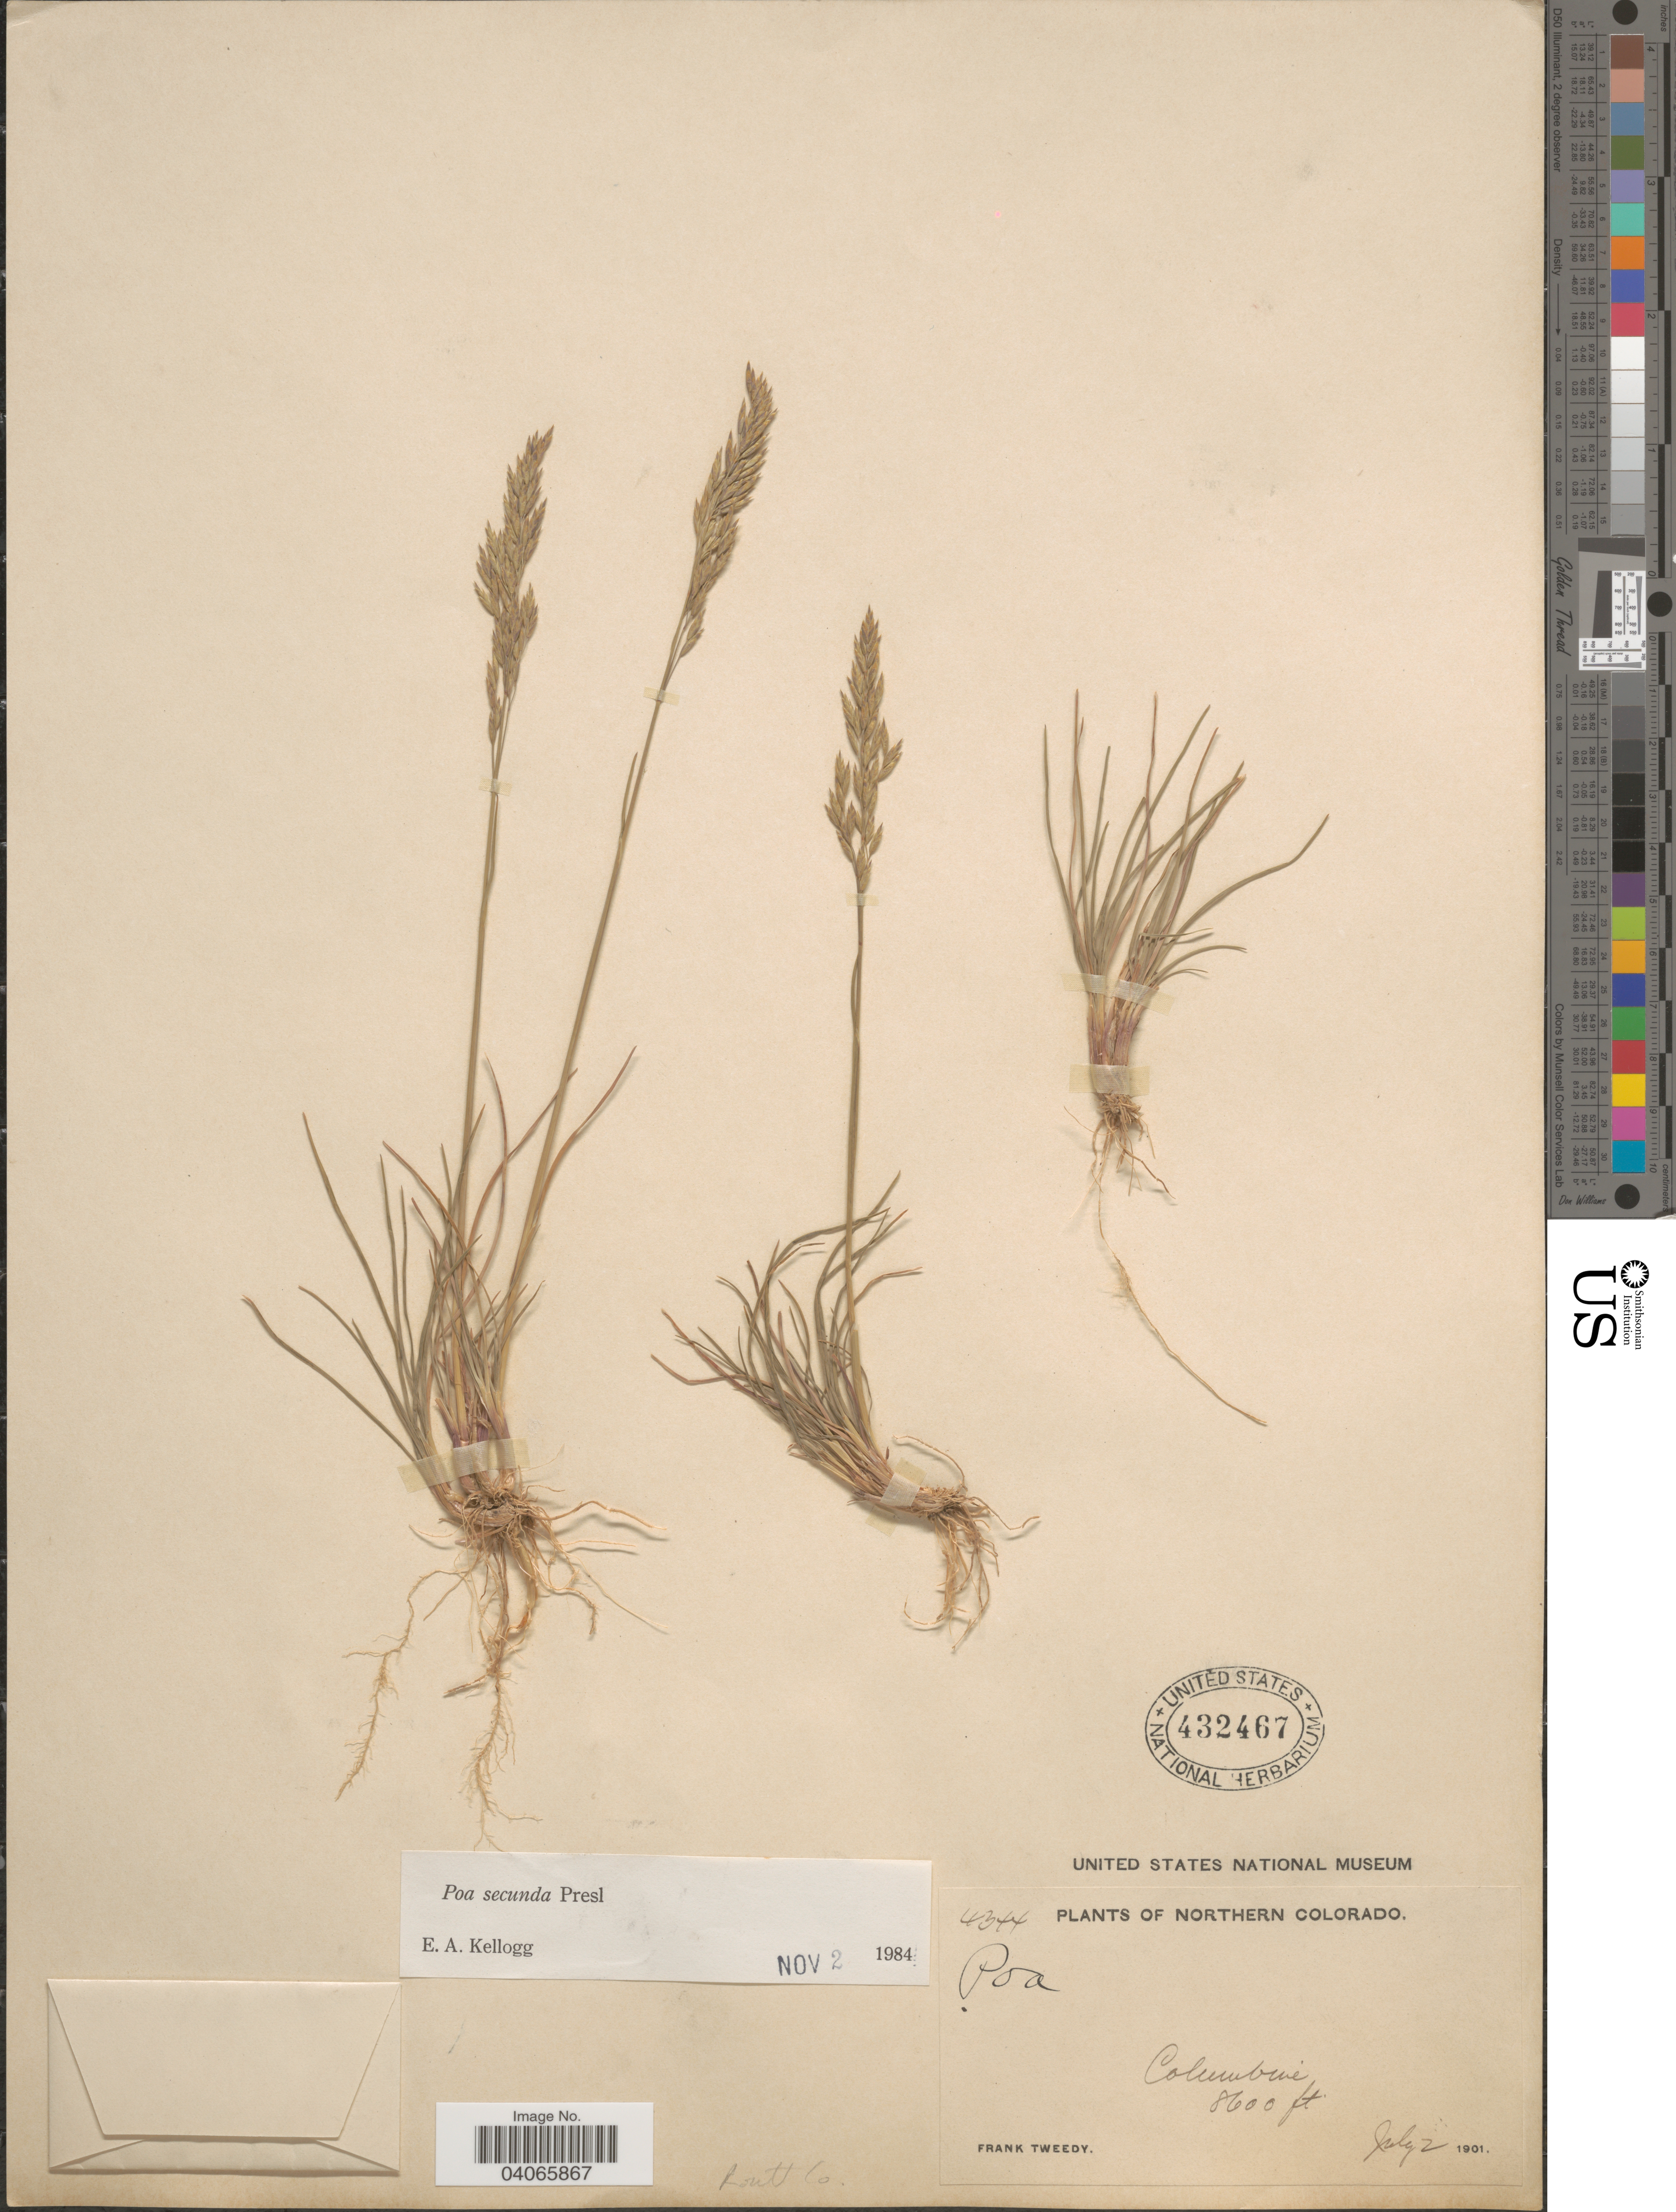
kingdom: Plantae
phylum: Tracheophyta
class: Liliopsida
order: Poales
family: Poaceae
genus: Poa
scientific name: Poa secunda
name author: J. Presl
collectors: F. Tweedy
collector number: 4344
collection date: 1901-07-02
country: United States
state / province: Colorado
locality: Columbine. Northen Colorado. Routt Co.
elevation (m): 2621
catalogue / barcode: US 432467